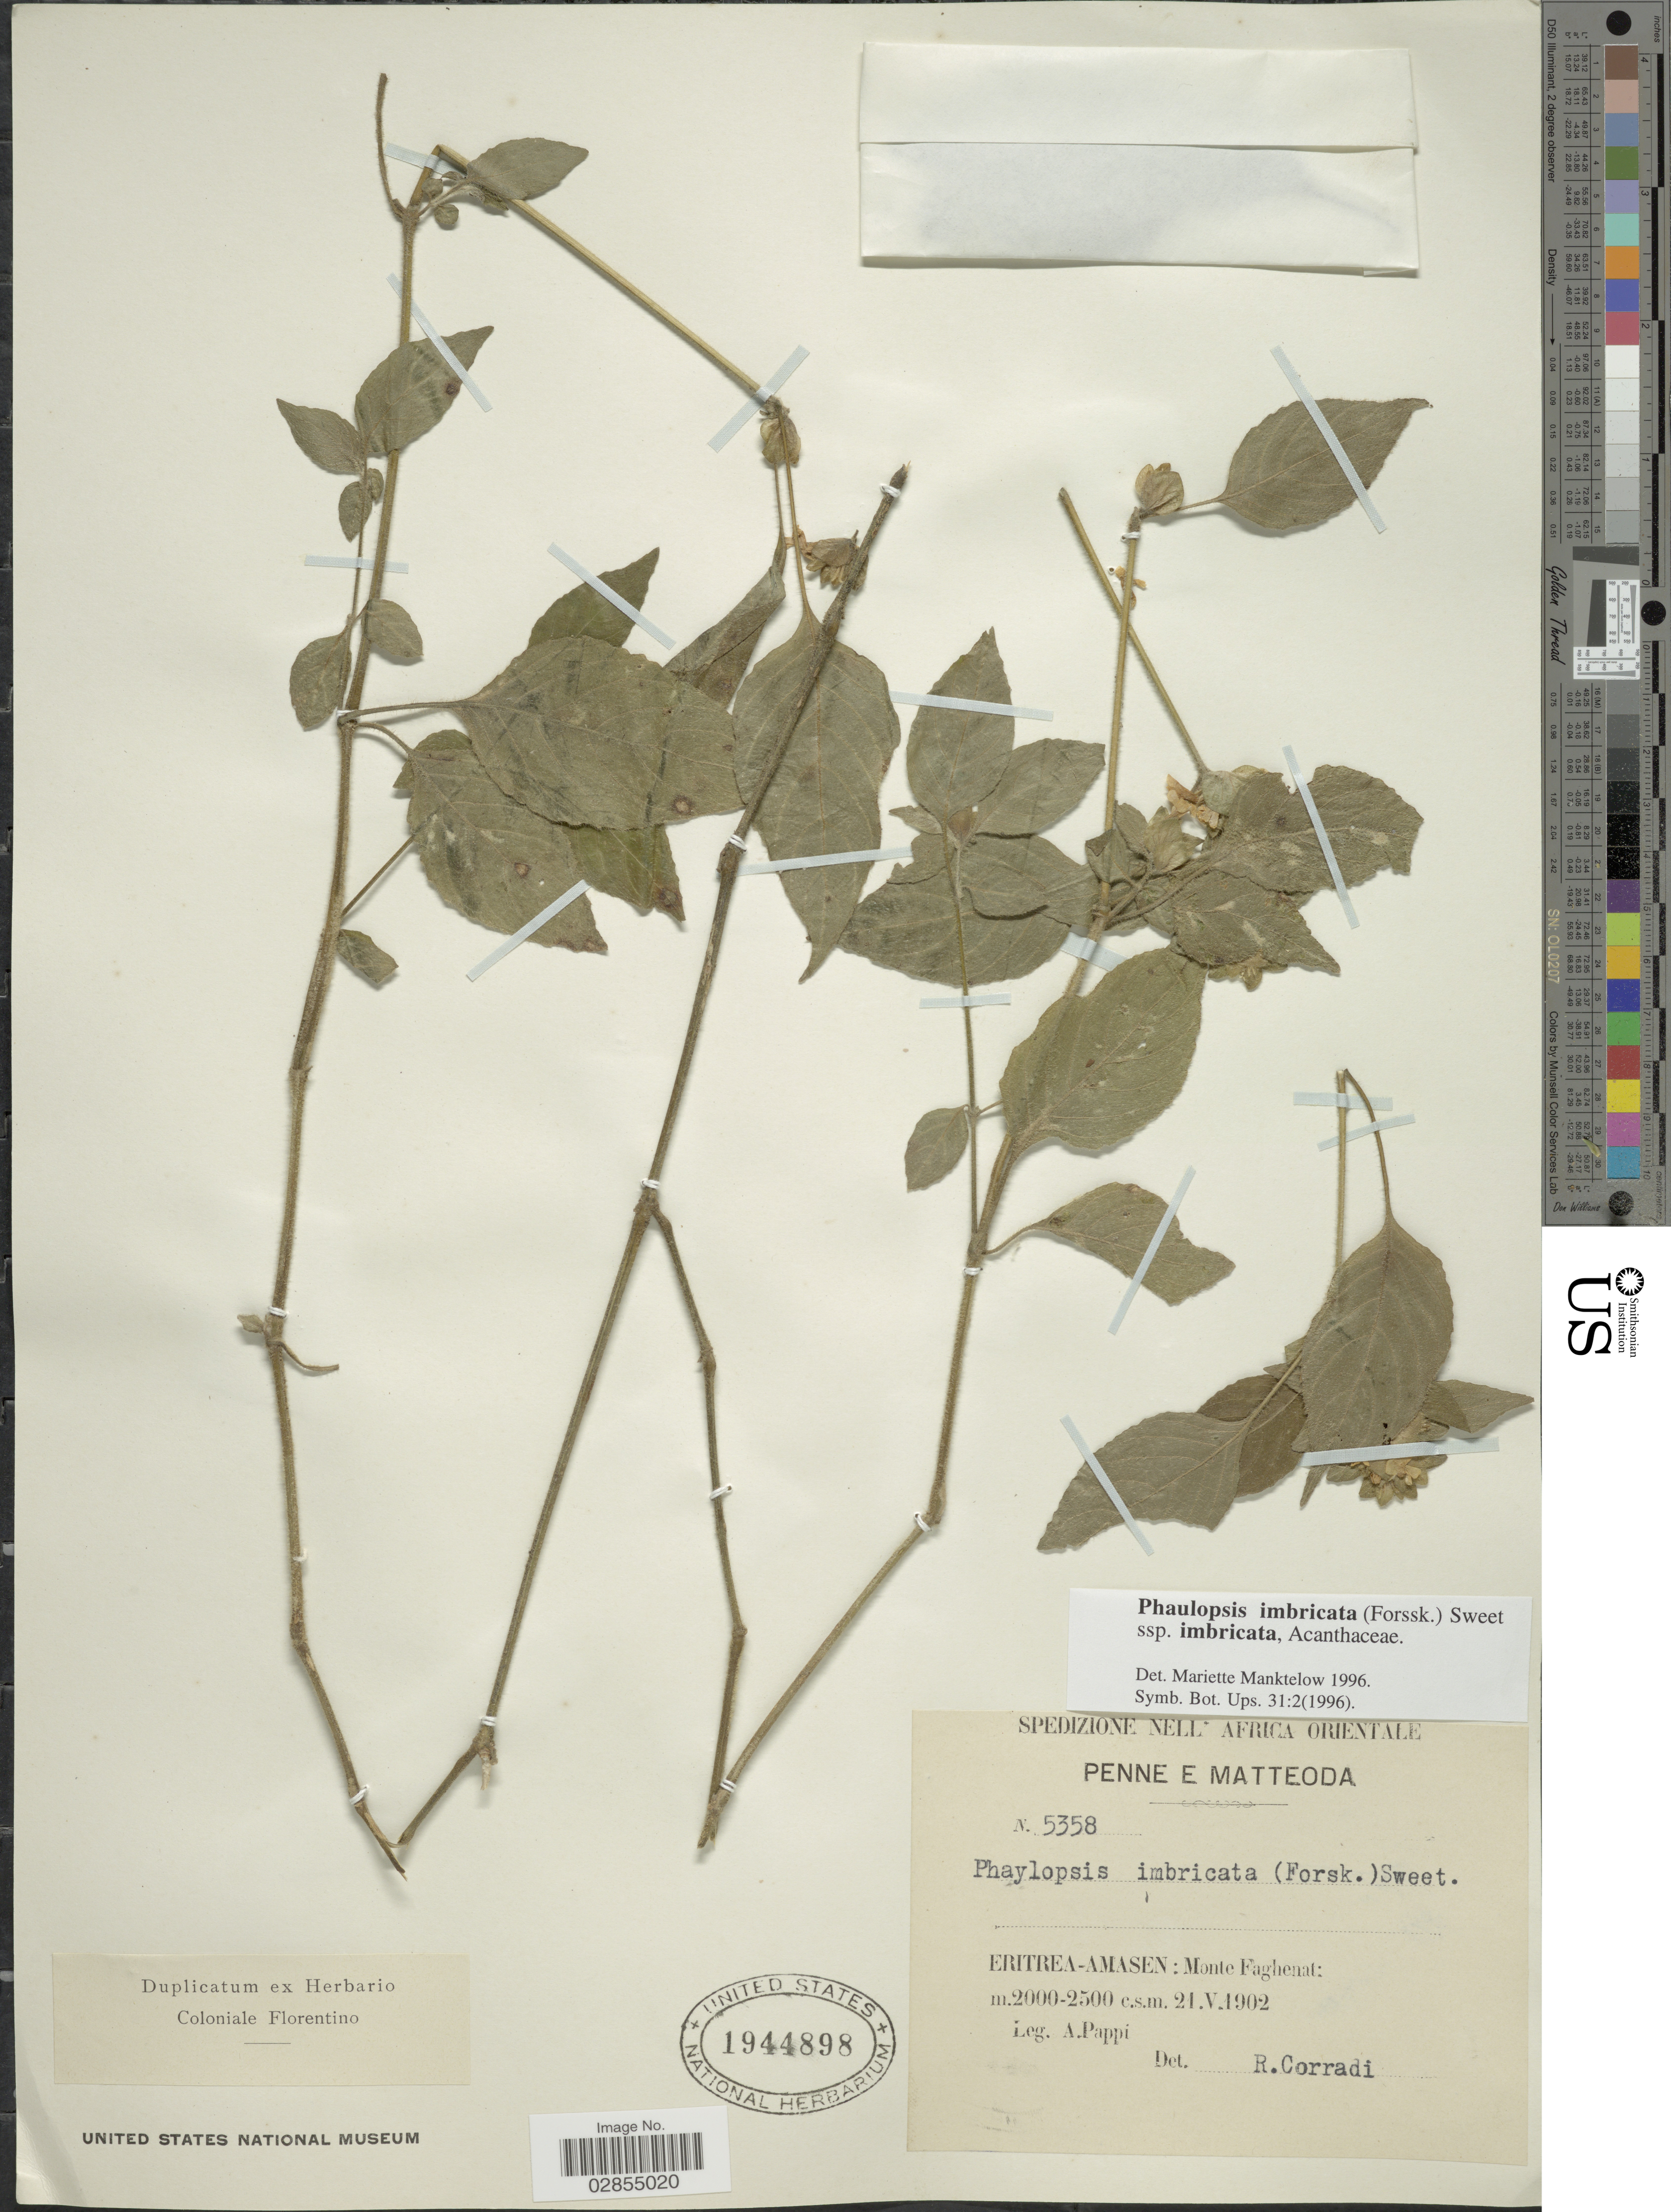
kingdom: Plantae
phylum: Tracheophyta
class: Magnoliopsida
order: Lamiales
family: Acanthaceae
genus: Phaulopsis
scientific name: Phaulopsis imbricata subsp. imbricata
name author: (Forssk.) Sweet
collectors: A. Pappi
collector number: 5358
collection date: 1902-05-21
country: Eritrea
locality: Eritrea-Amasen, Monte Faghenat.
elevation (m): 2000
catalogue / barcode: US 1944898